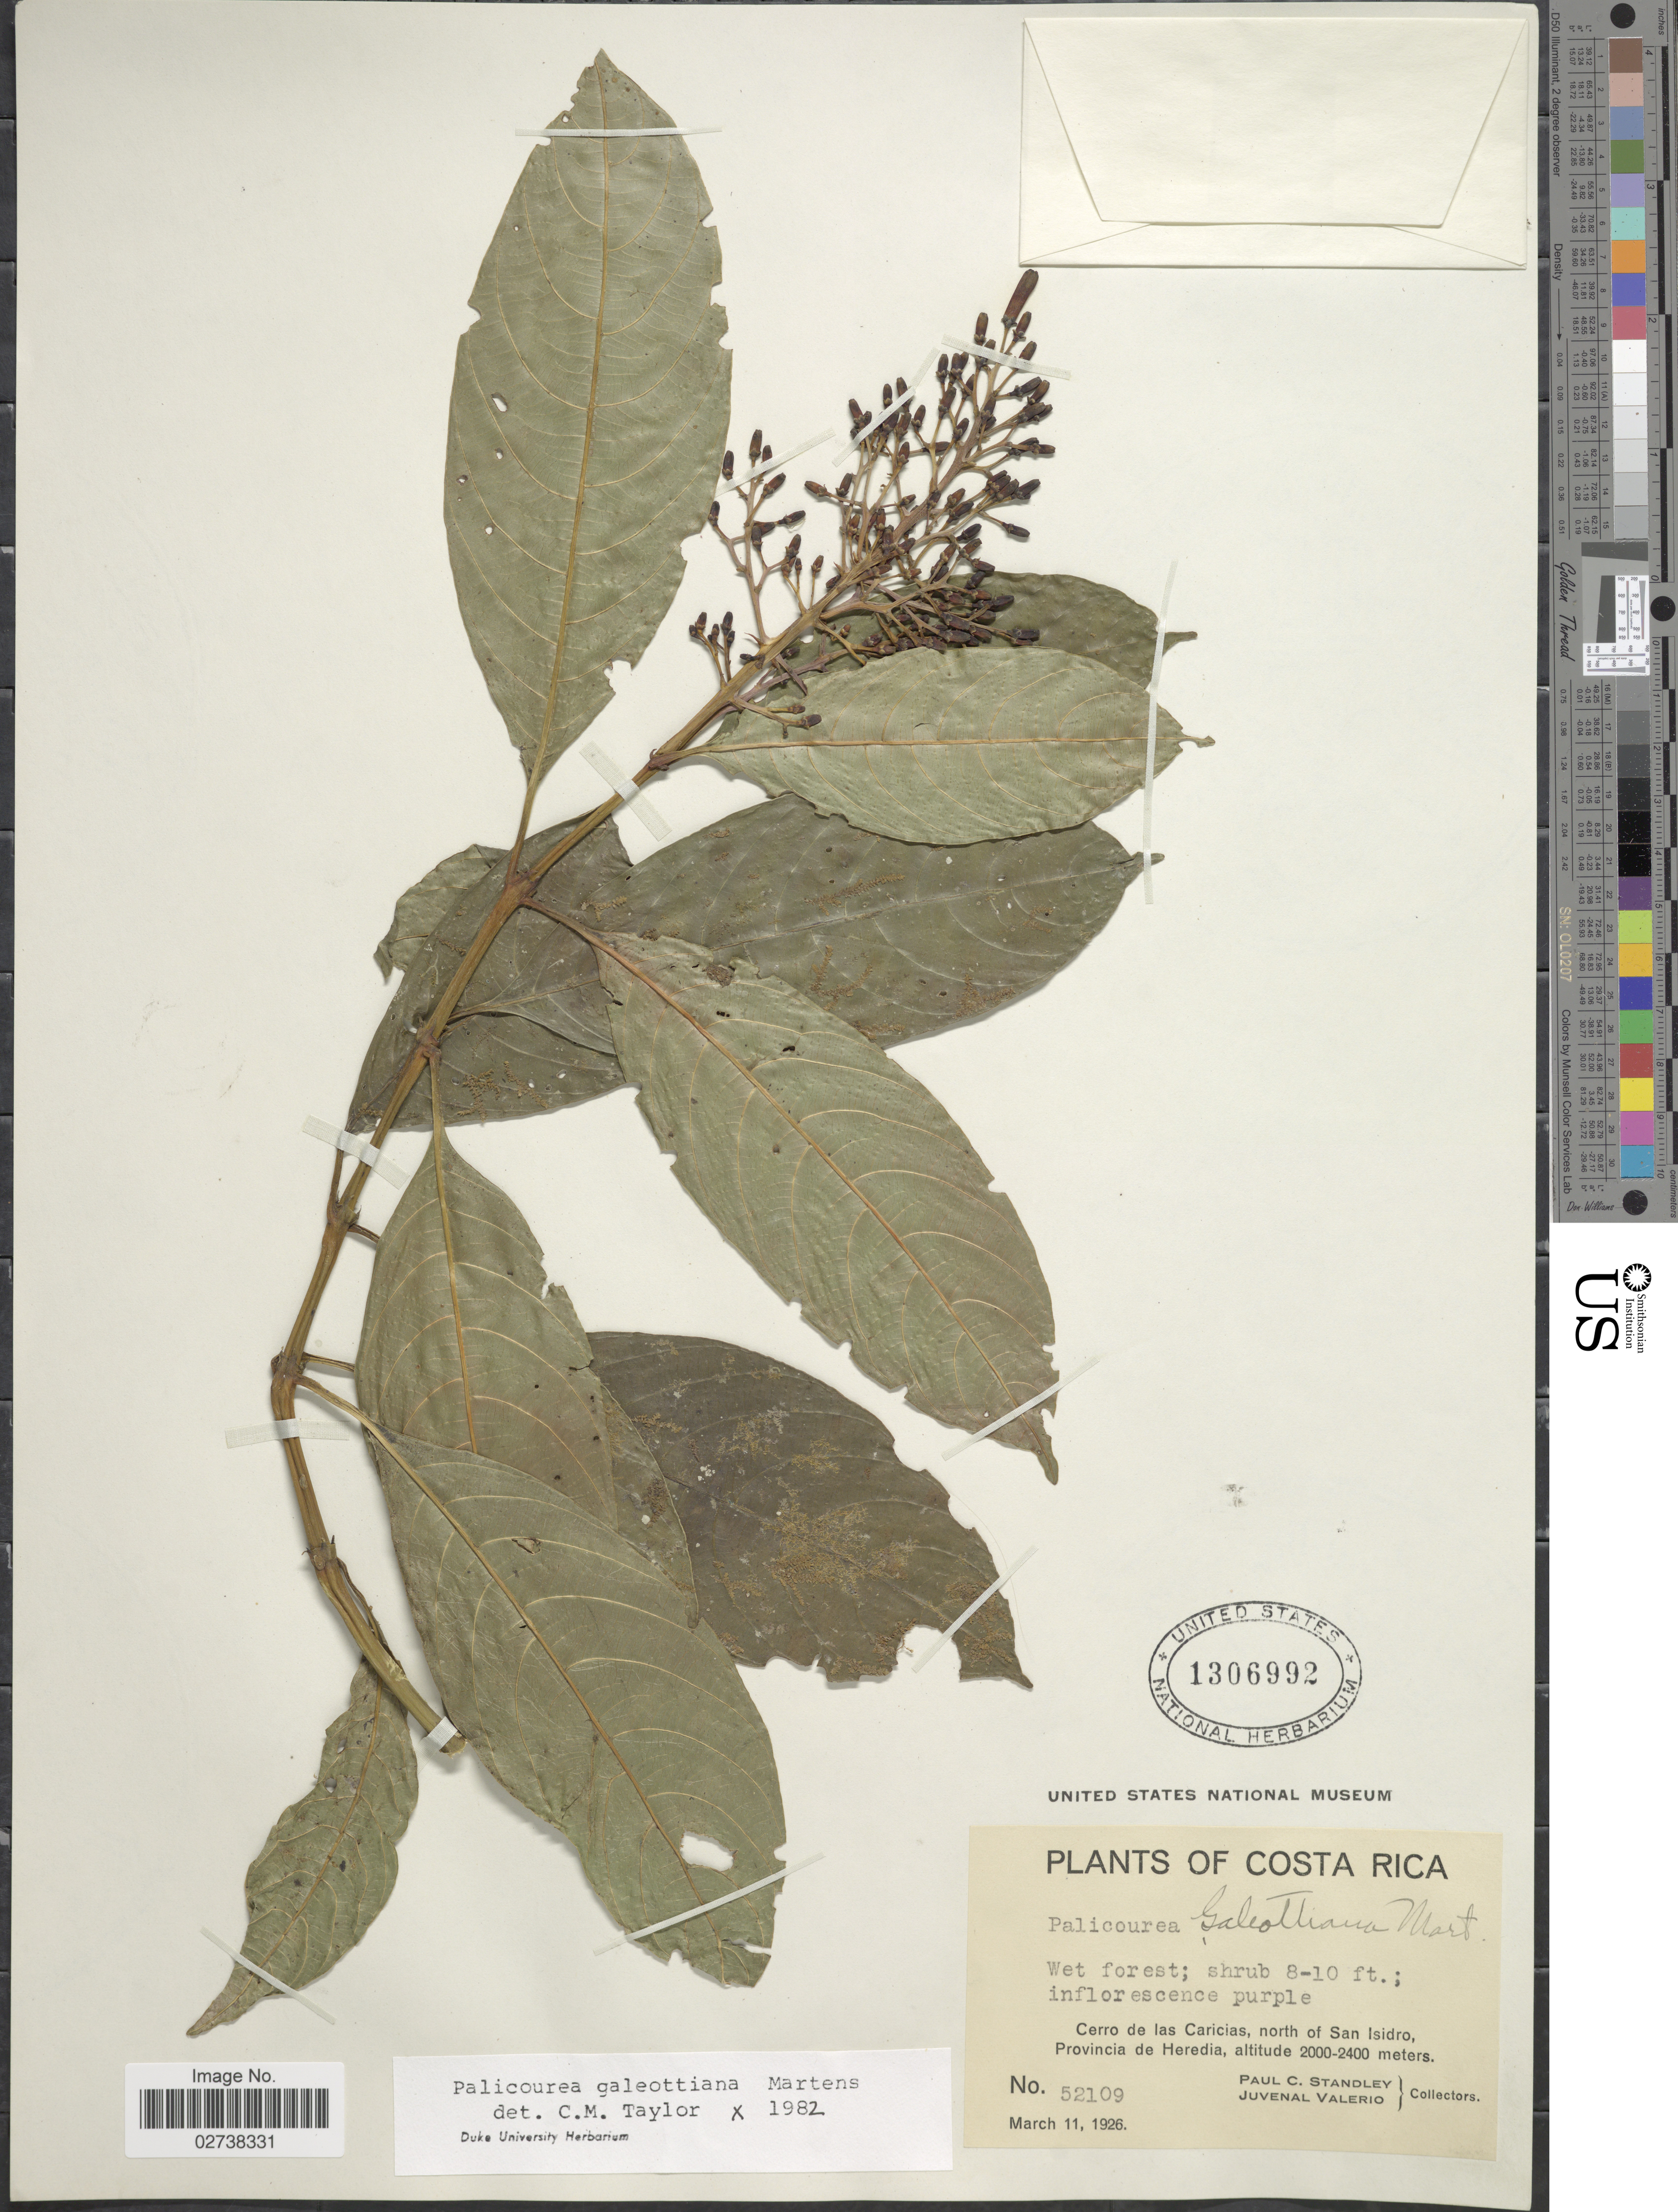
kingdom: Plantae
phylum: Tracheophyta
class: Magnoliopsida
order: Gentianales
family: Rubiaceae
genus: Palicourea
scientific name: Palicourea galeottiana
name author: M. Martens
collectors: P. C. Standley & J. Valerio R.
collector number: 52109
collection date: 1926-03-11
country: Costa Rica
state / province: Heredia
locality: Cerro de las Caricias, north of San Isidro, Provincia de Heredia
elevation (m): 2000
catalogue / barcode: US 1306992